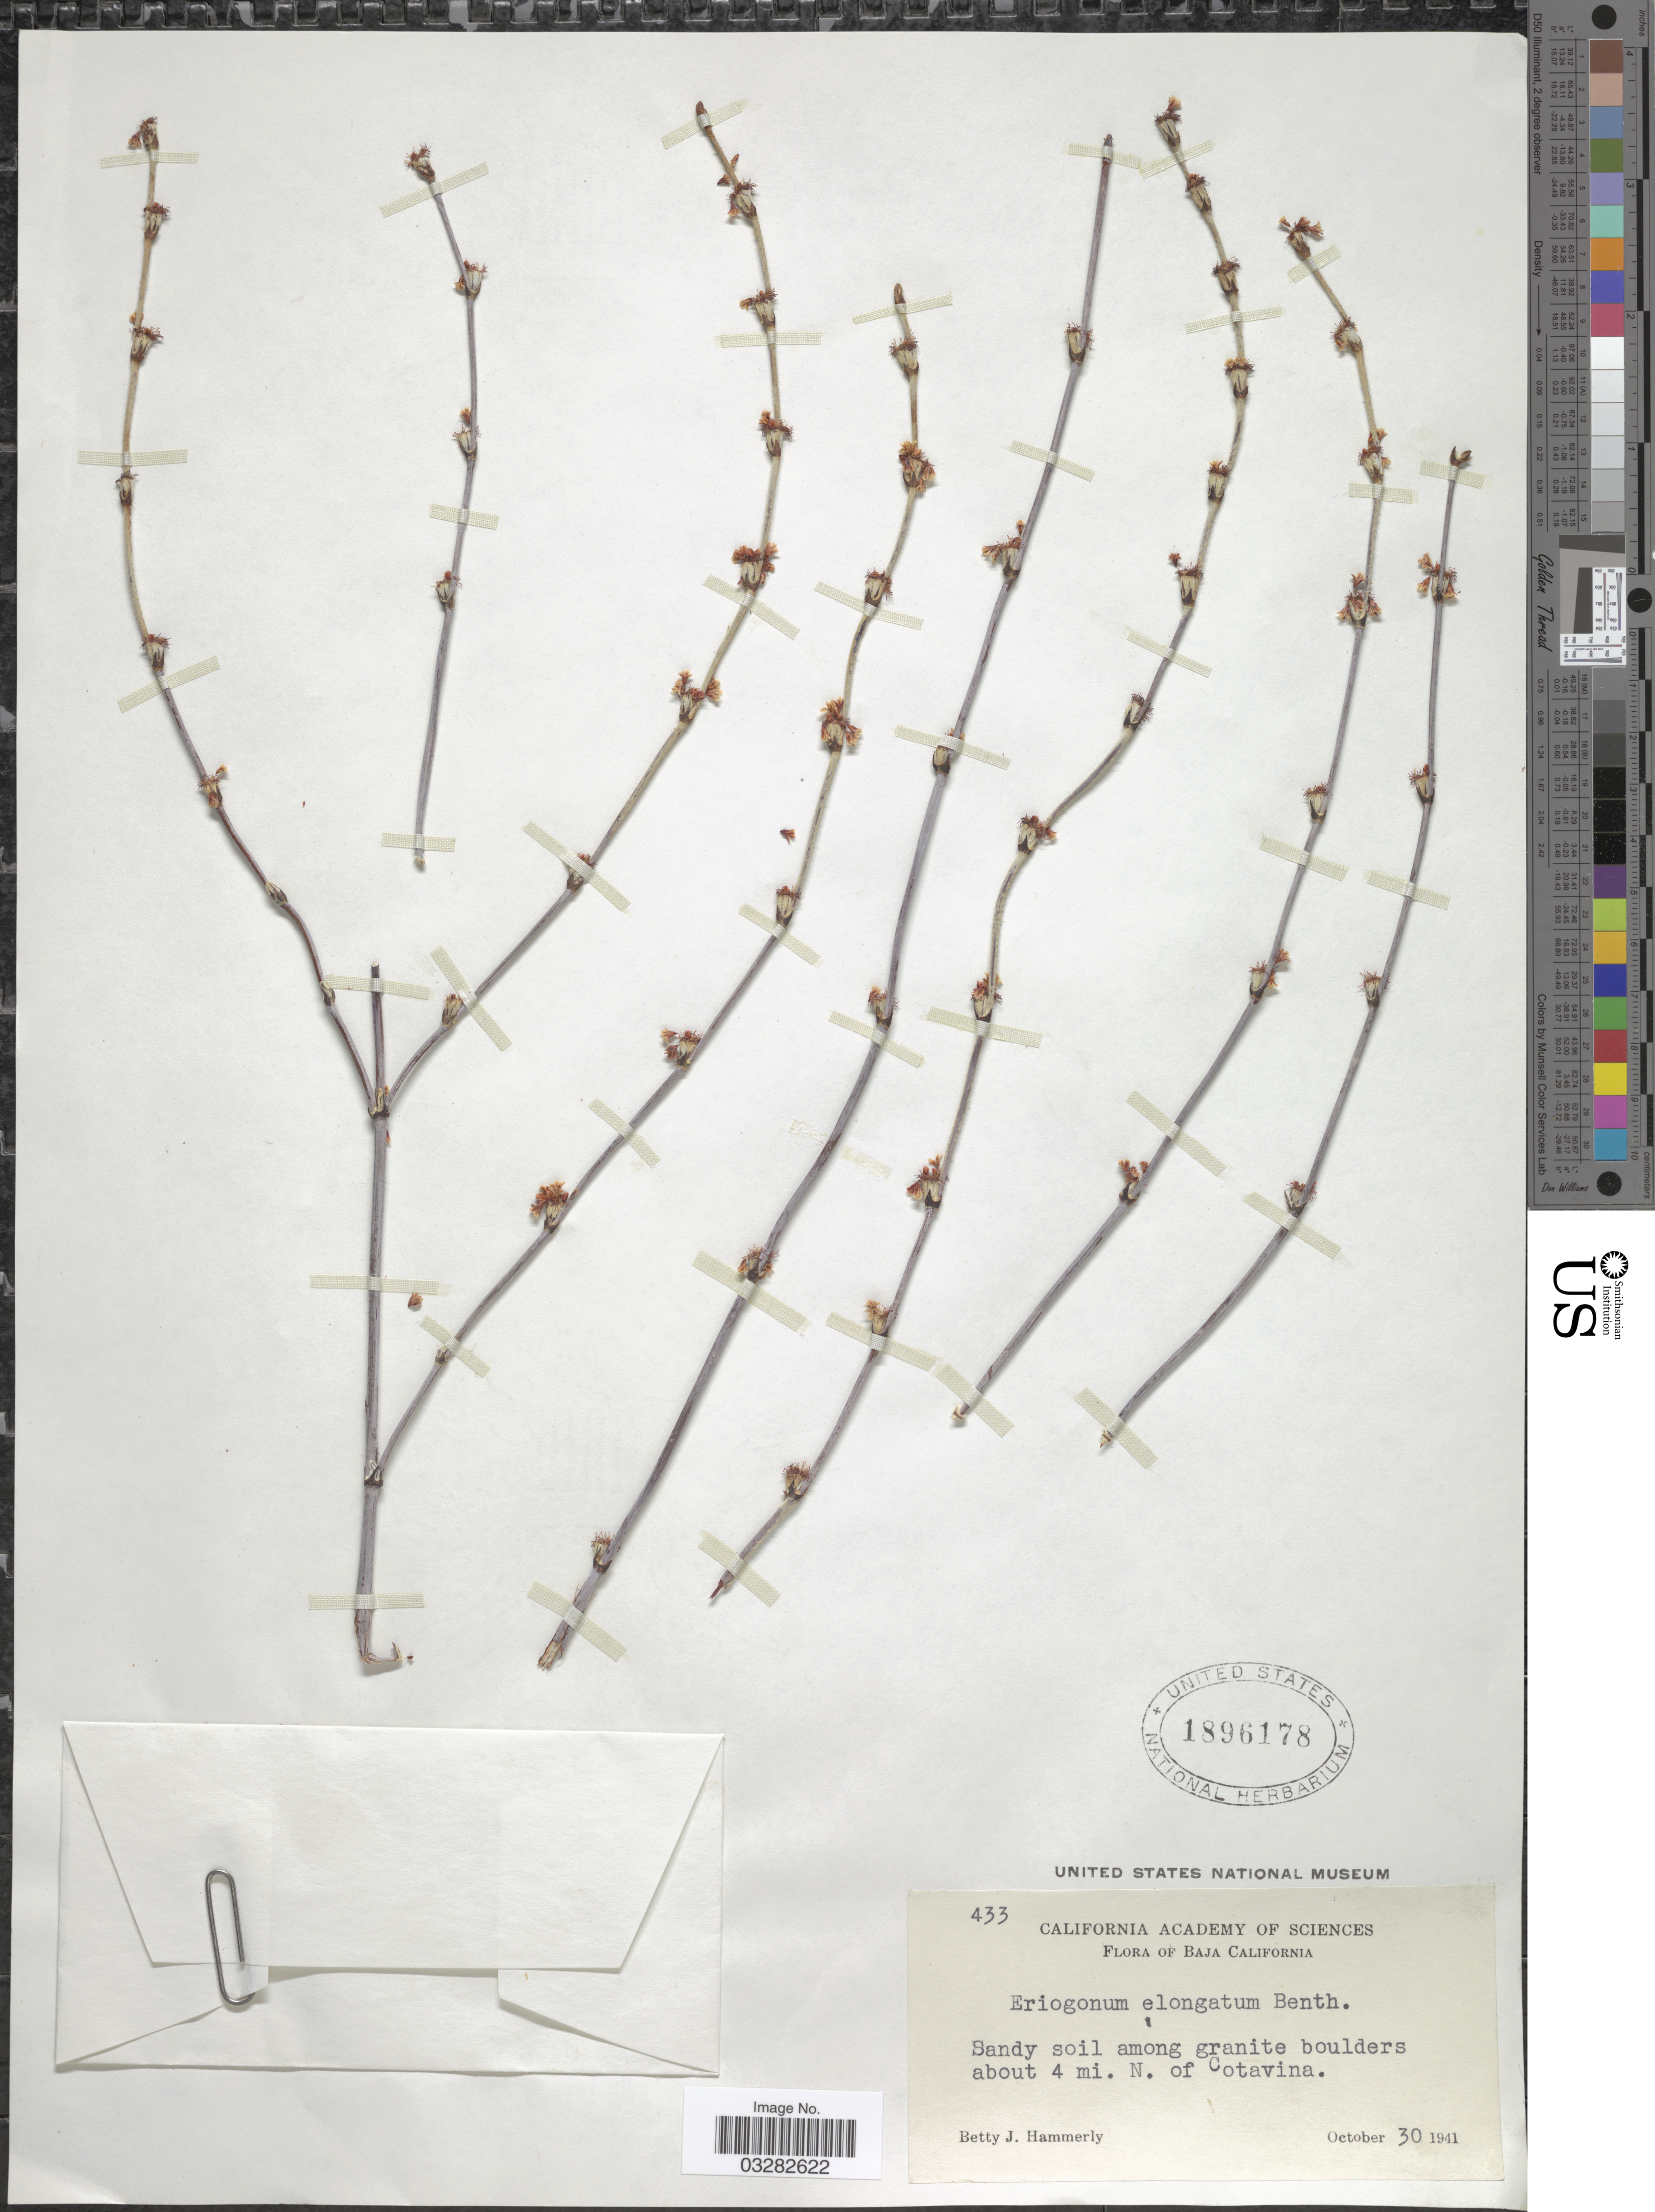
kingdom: Plantae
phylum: Tracheophyta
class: Magnoliopsida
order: Caryophyllales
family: Polygonaceae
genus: Eriogonum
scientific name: Eriogonum elongatum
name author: Benth.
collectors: B. J. Hammerly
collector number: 433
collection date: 1941-10-30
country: Mexico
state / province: Baja California Norte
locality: Sandy soil among granite boulders about 4 mi. N. of Cotavina.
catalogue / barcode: US 1896178